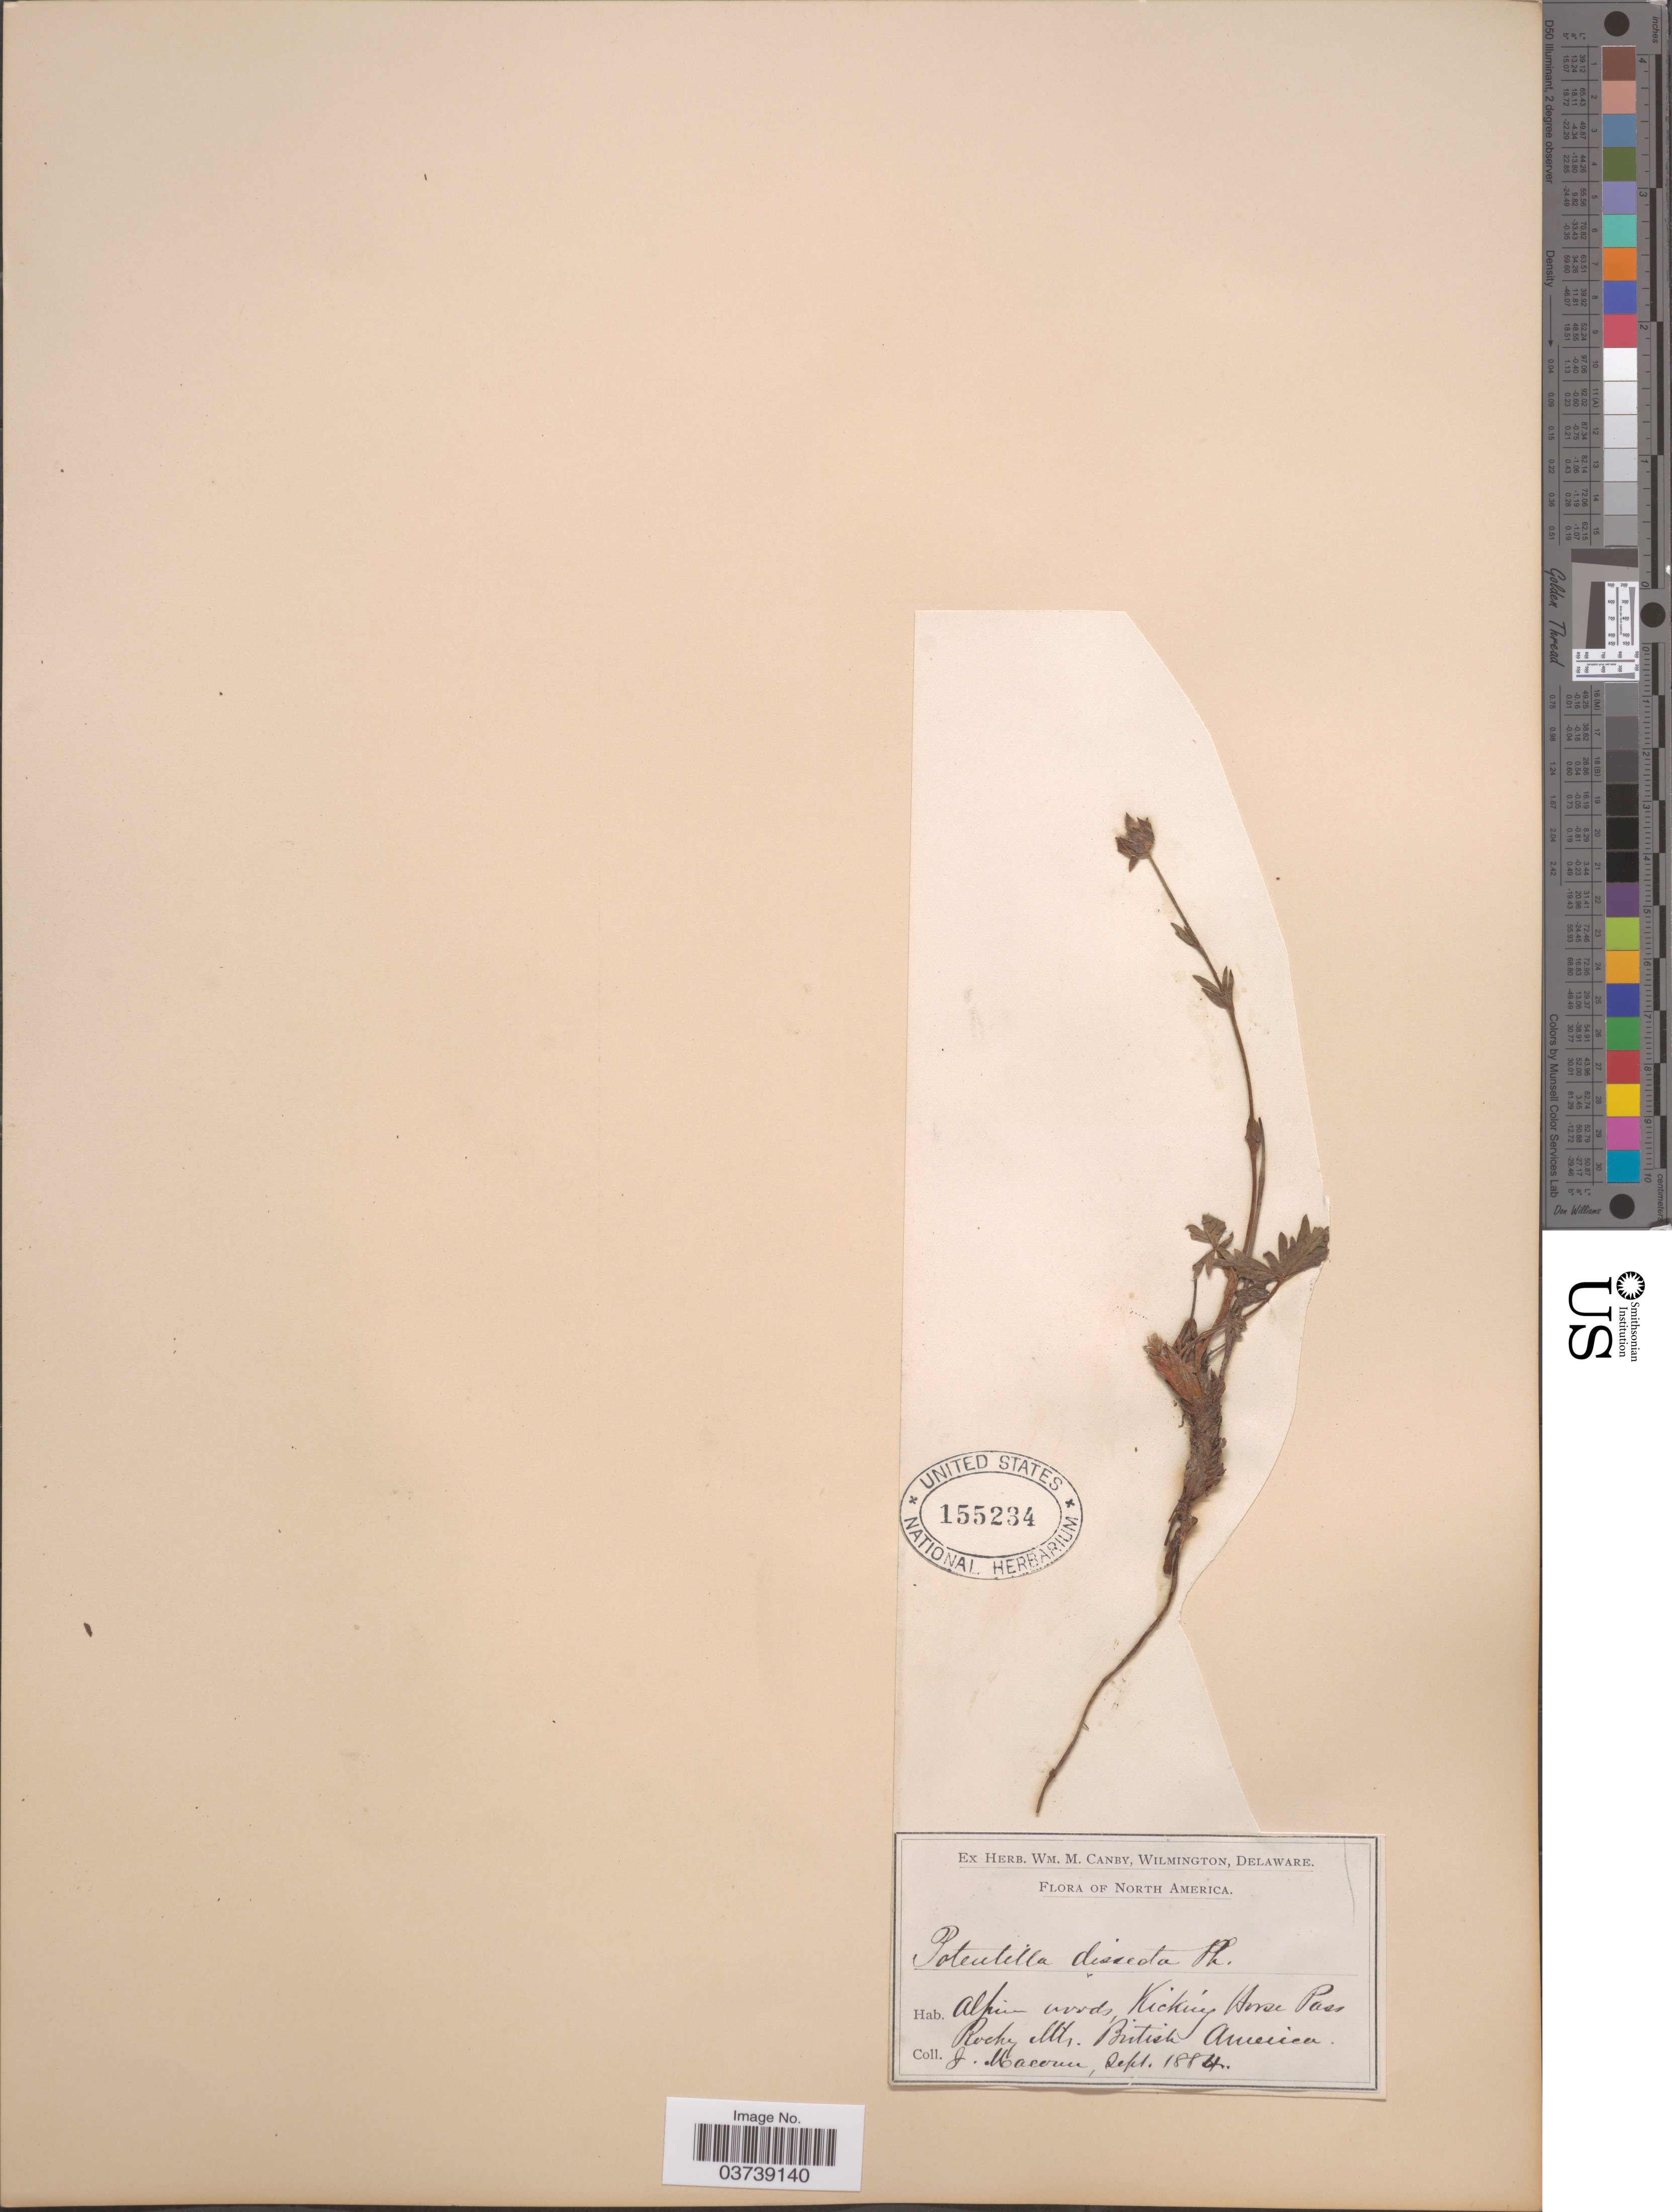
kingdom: Plantae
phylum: Tracheophyta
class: Magnoliopsida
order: Rosales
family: Rosaceae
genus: Potentilla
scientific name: Potentilla diversifolia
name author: Lehm.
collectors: J. Macoun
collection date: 1884-09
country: Canada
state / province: British Columbia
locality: North America. Kicking Horse Pass. Rocky Mts. British America.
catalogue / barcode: US 155234